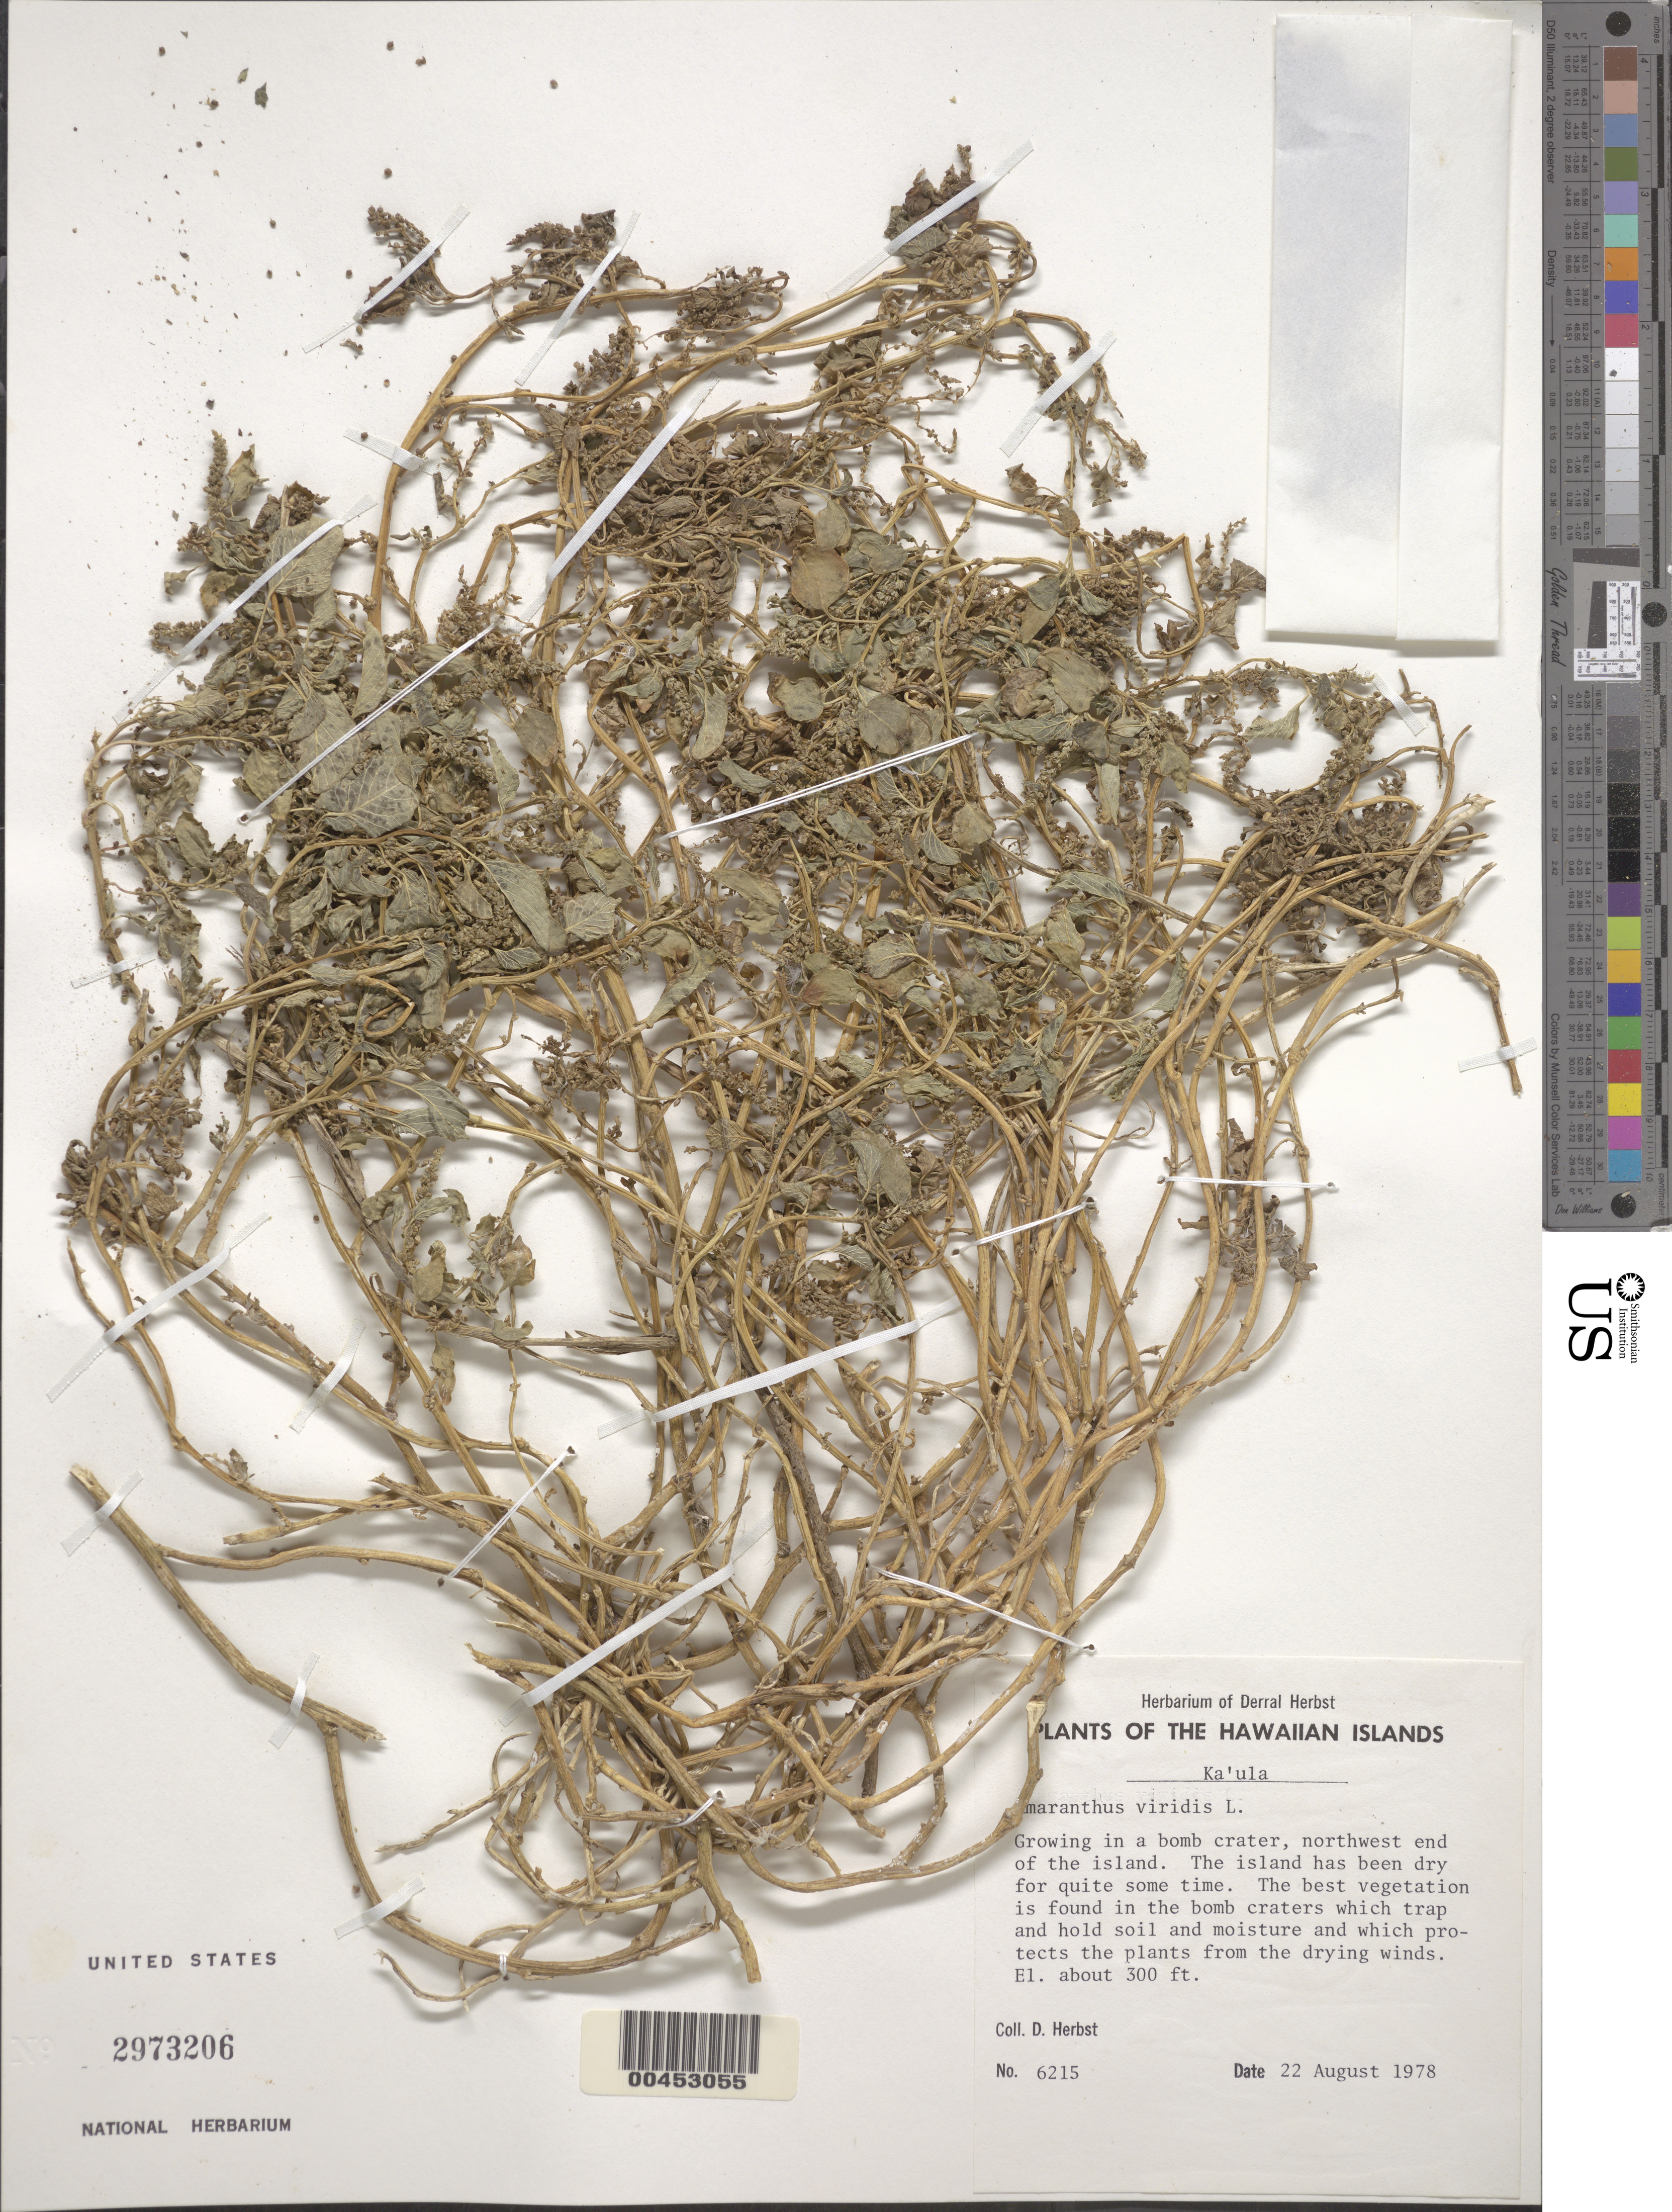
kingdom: Plantae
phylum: Tracheophyta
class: Magnoliopsida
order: Caryophyllales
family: Amaranthaceae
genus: Amaranthus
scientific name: Amaranthus viridis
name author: L.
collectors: D. R. Herbst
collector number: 6215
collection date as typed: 22 Aug 1978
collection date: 1978-08-22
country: United States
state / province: Hawaii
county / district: Kauai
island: Ka'ula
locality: NW end of the island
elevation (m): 91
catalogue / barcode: US 2973206